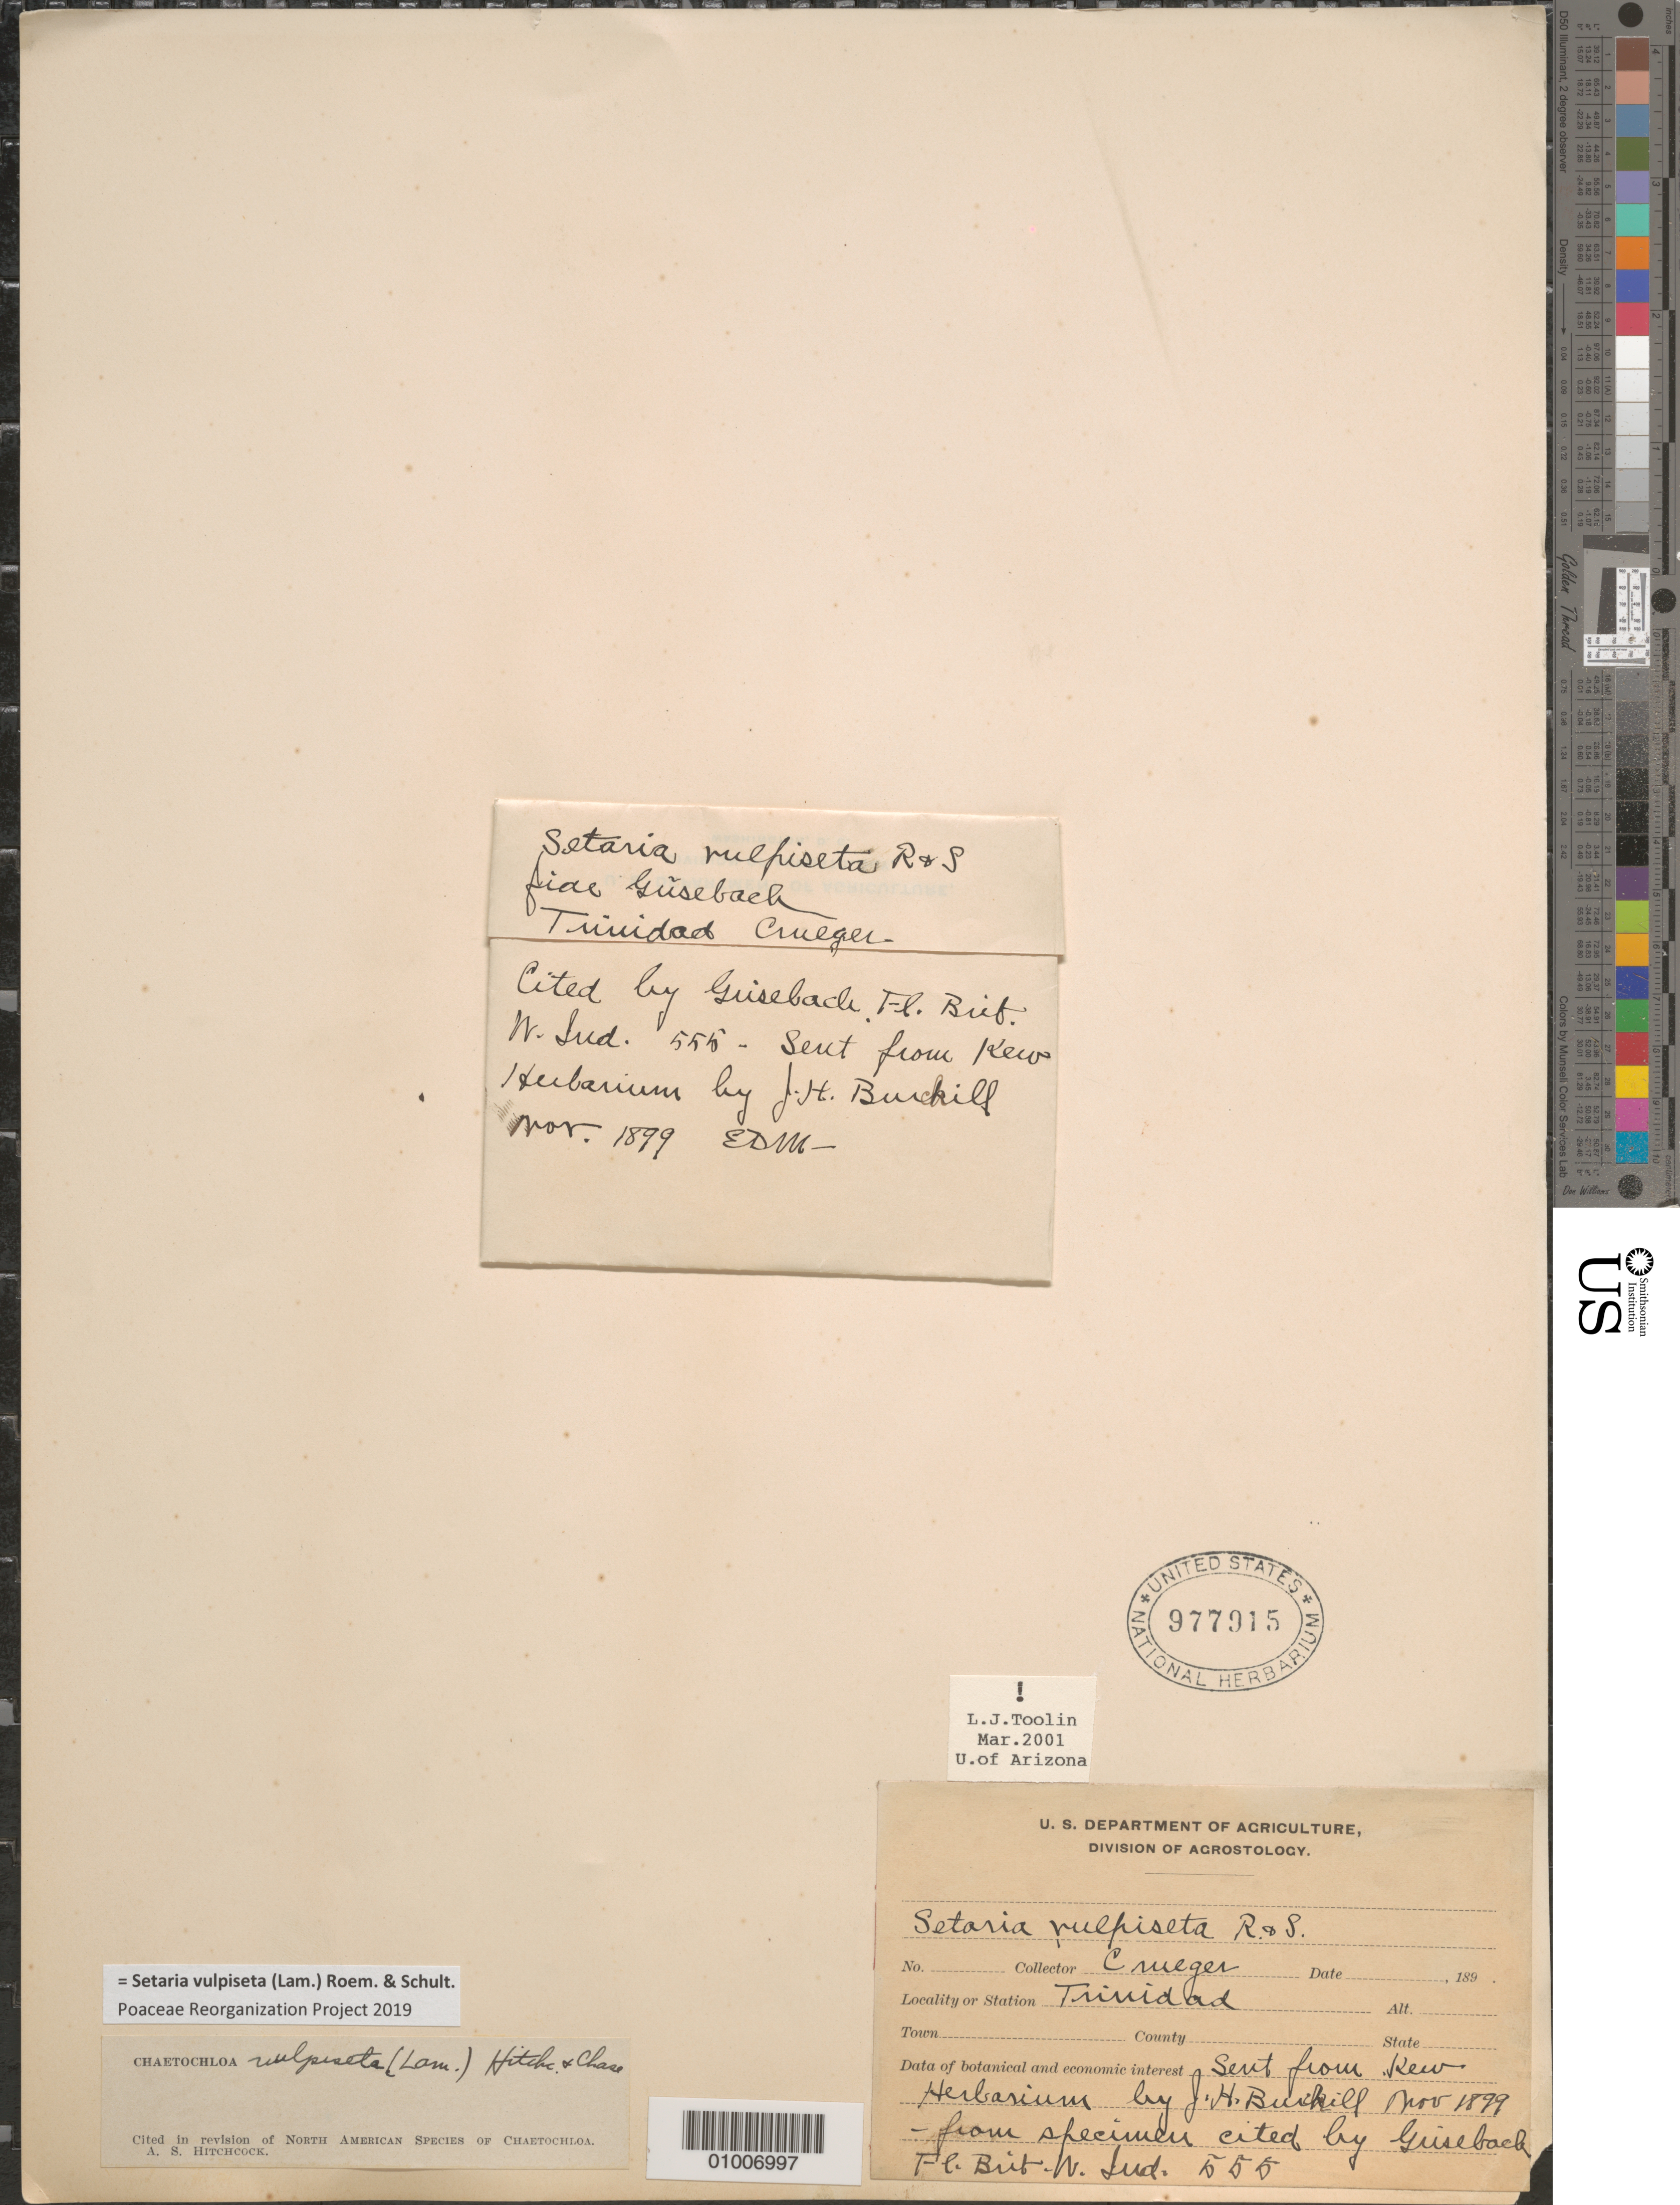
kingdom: Plantae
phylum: Tracheophyta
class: Liliopsida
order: Poales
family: Poaceae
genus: Setaria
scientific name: Setaria vulpiseta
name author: (Lam.) Roem. & Schult.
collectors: H. Crüger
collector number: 555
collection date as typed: Nov 1899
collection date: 1899-11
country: Trinidad and Tobago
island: Trinidad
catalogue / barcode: US 977915